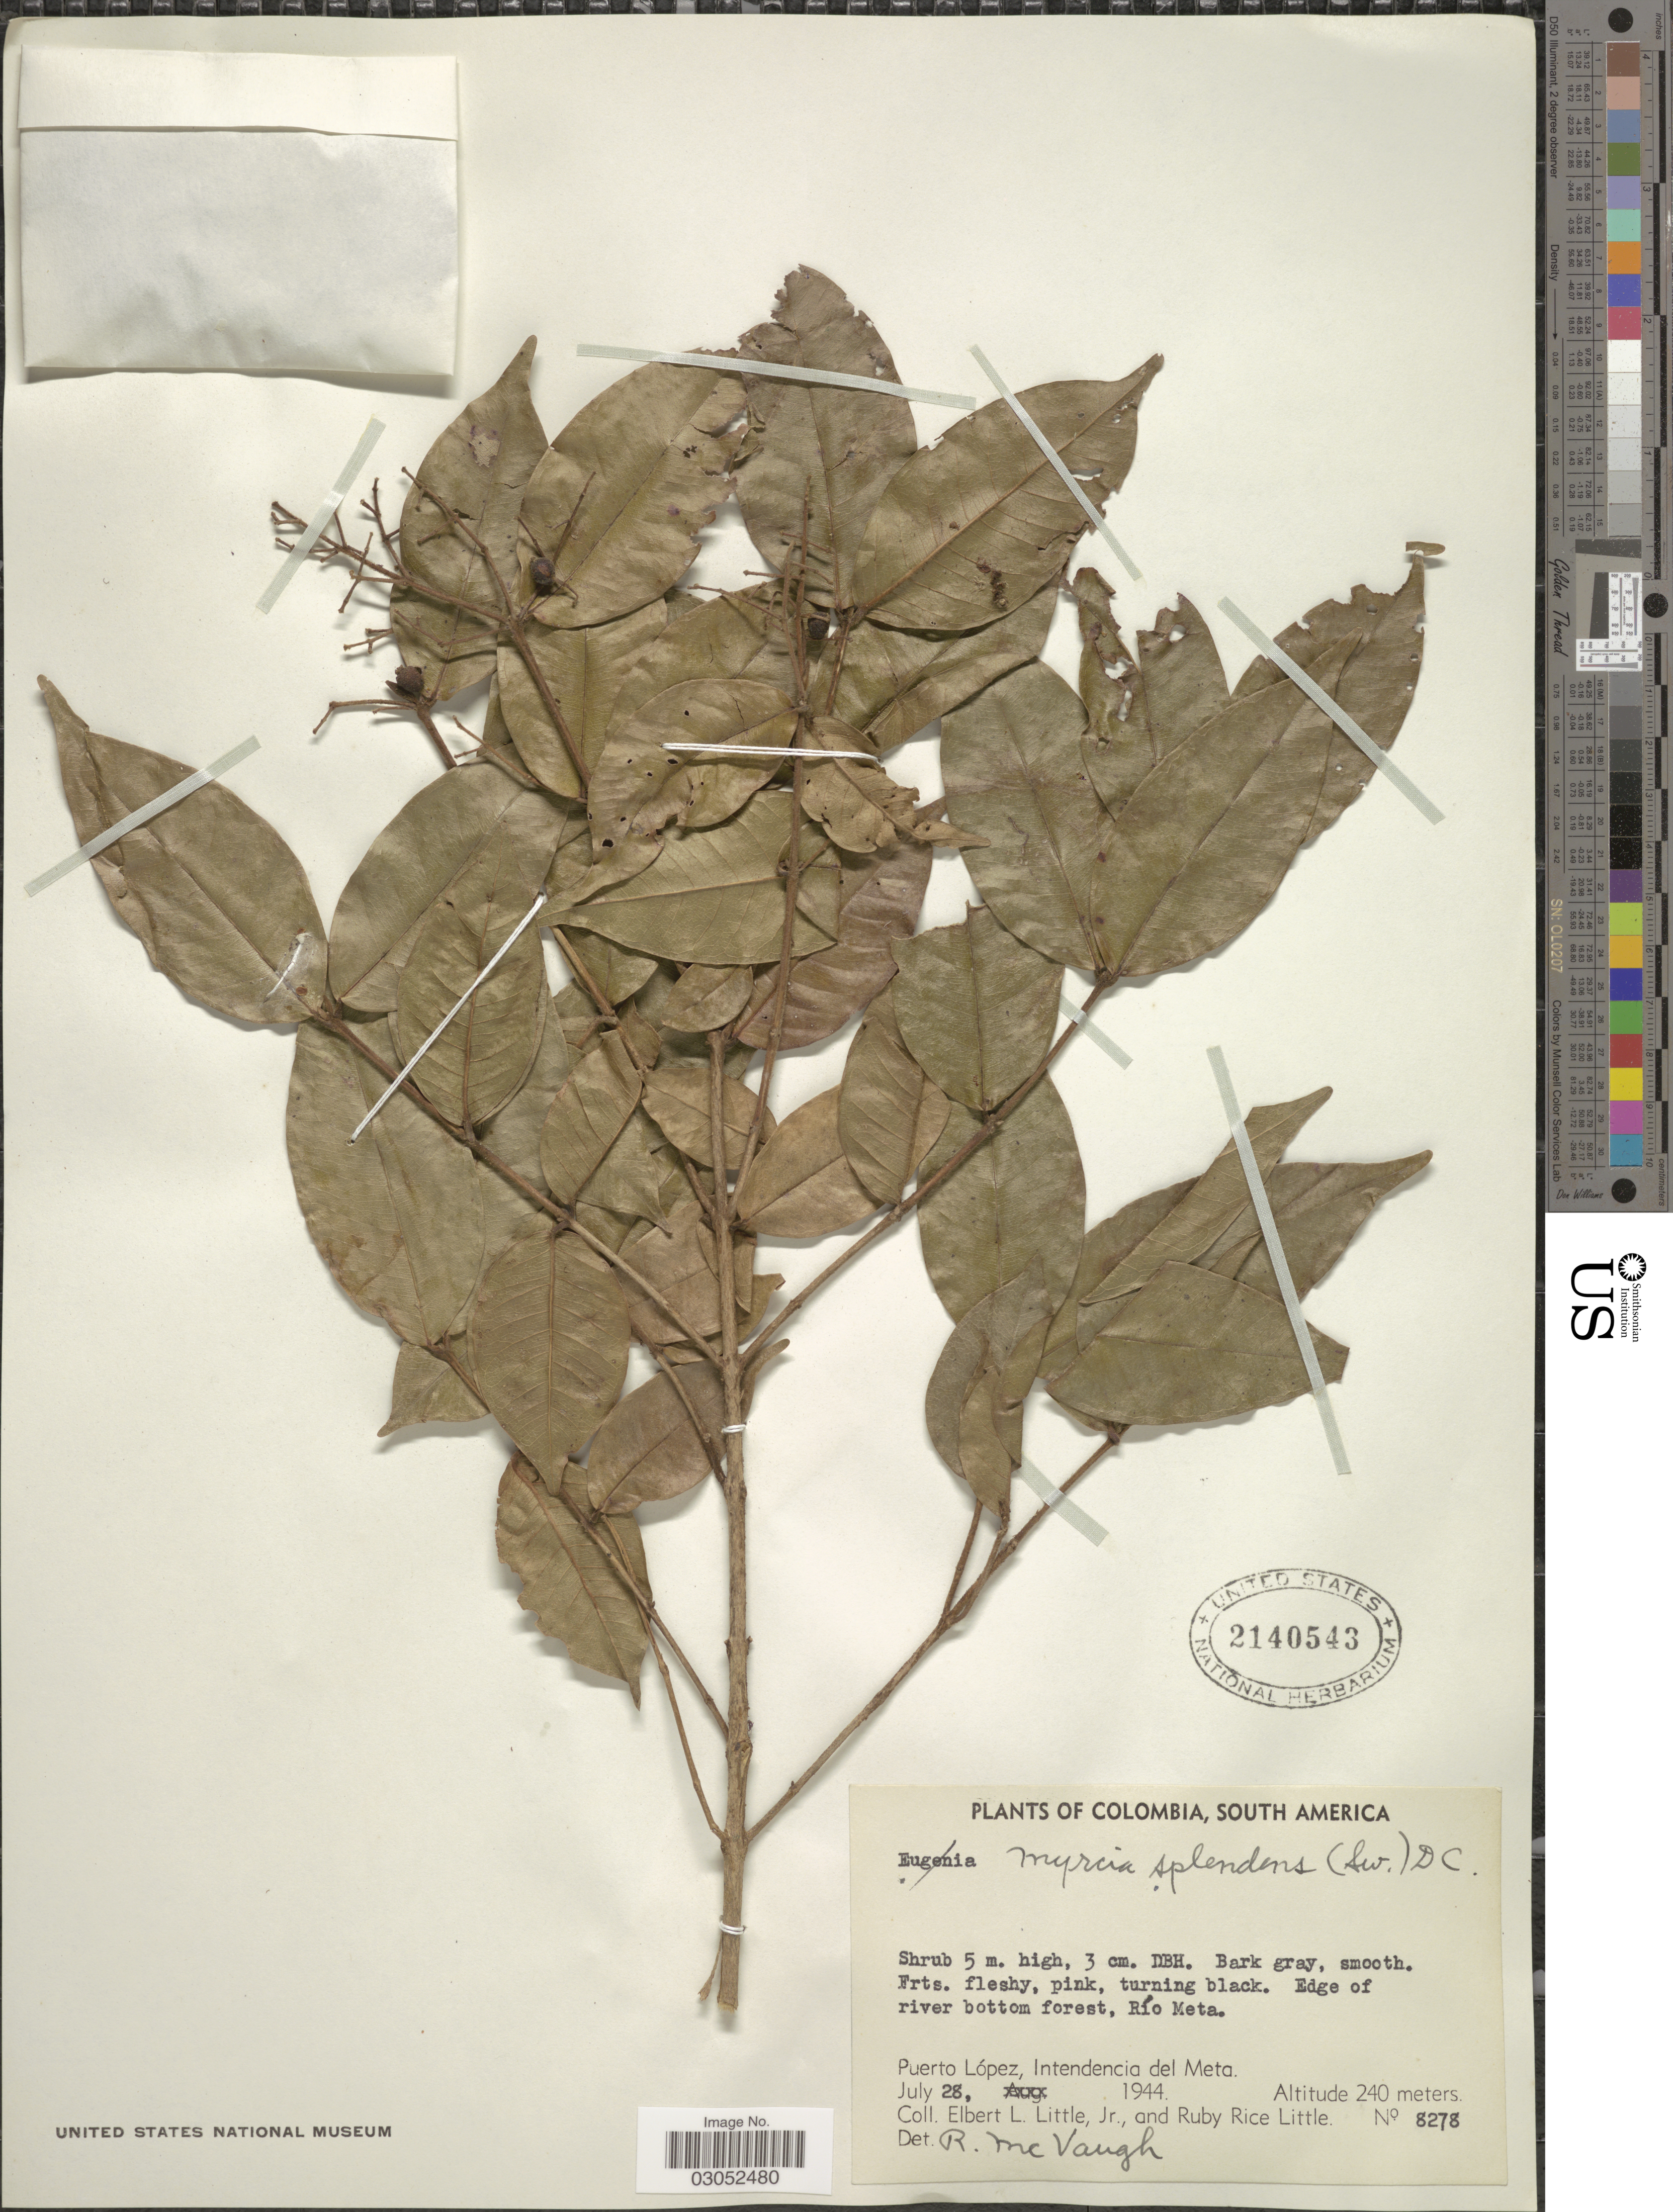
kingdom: Plantae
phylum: Tracheophyta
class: Magnoliopsida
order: Myrtales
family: Myrtaceae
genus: Myrcia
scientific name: Myrcia splendens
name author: (Sw.) DC.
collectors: E. L. Little & R. R. Little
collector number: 8278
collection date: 1944-07-28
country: Colombia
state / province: Meta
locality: Edge of river bottom forest, Río Meta. Puerto López, Intendencia del Meta.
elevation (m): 240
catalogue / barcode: US 2140543